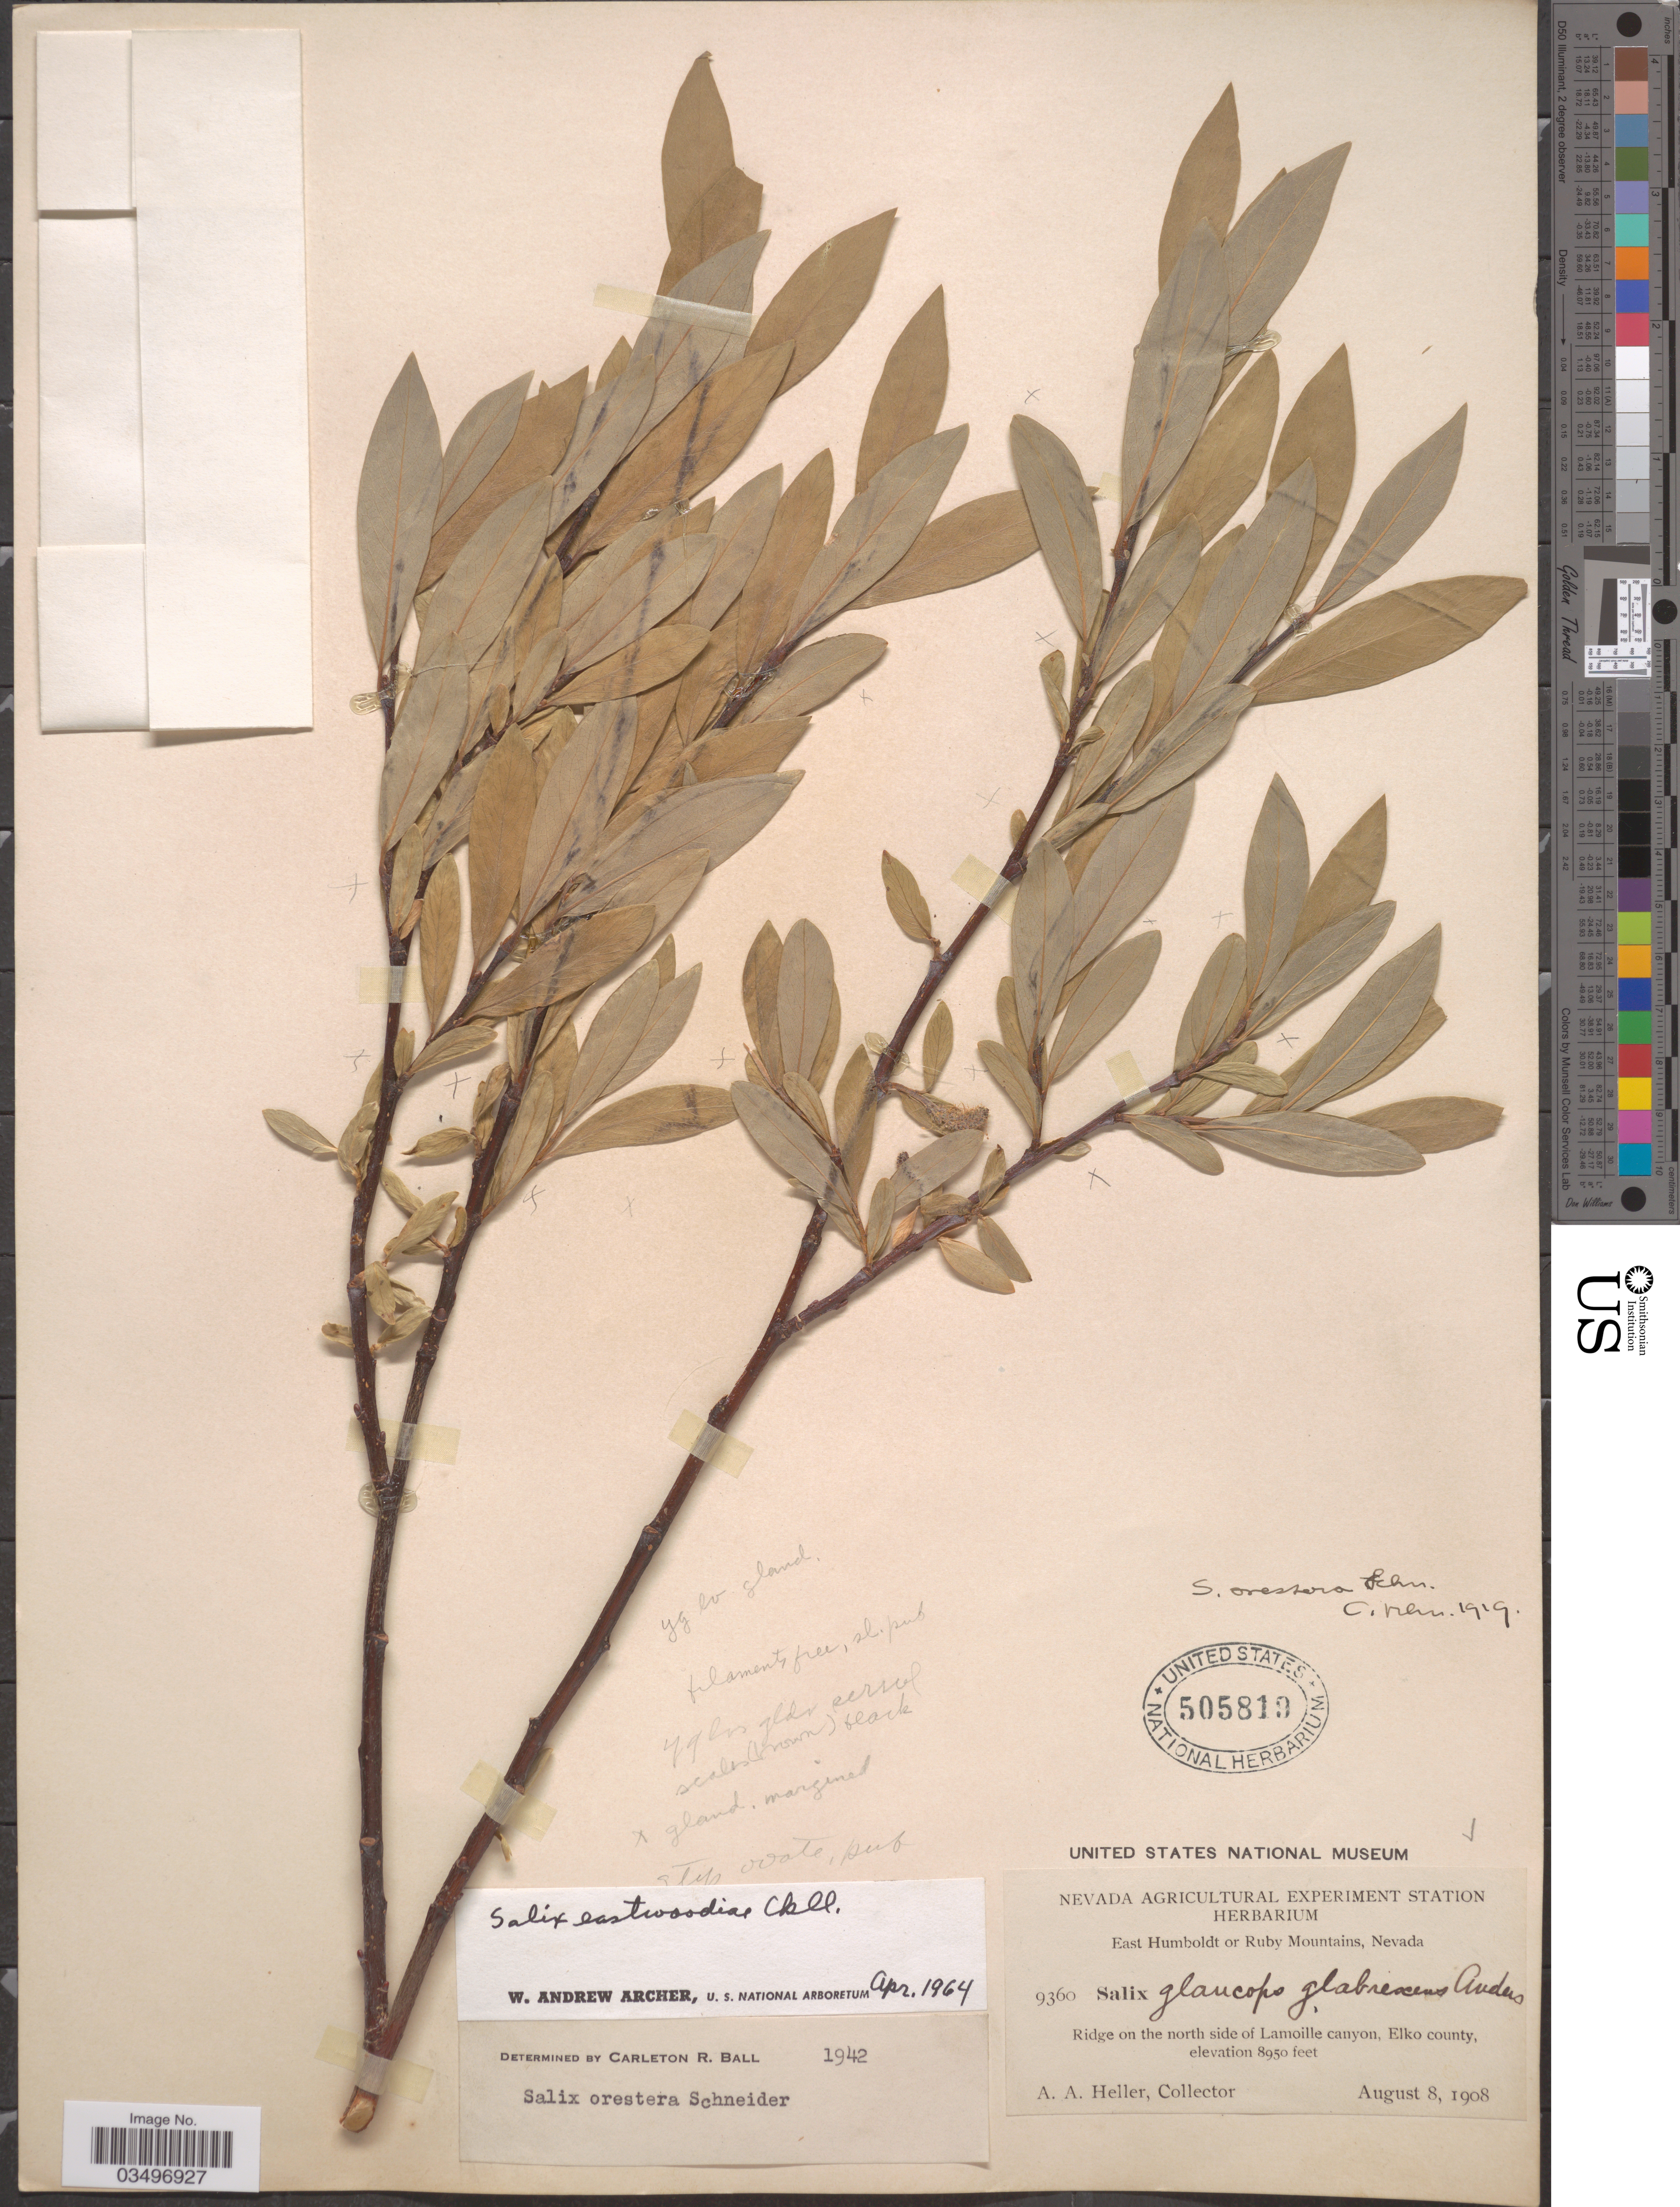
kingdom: Plantae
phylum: Tracheophyta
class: Magnoliopsida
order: Malpighiales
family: Salicaceae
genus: Salix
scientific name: Salix eastwoodiae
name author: Cockerell ex A. Heller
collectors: A. A. Heller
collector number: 9360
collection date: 1908-08-08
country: United States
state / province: Nevada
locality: East Humboldt or Ruby Mountains. Ridge on the north side of Lamoille canyon, Elko county.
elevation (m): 2728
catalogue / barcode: US 505819